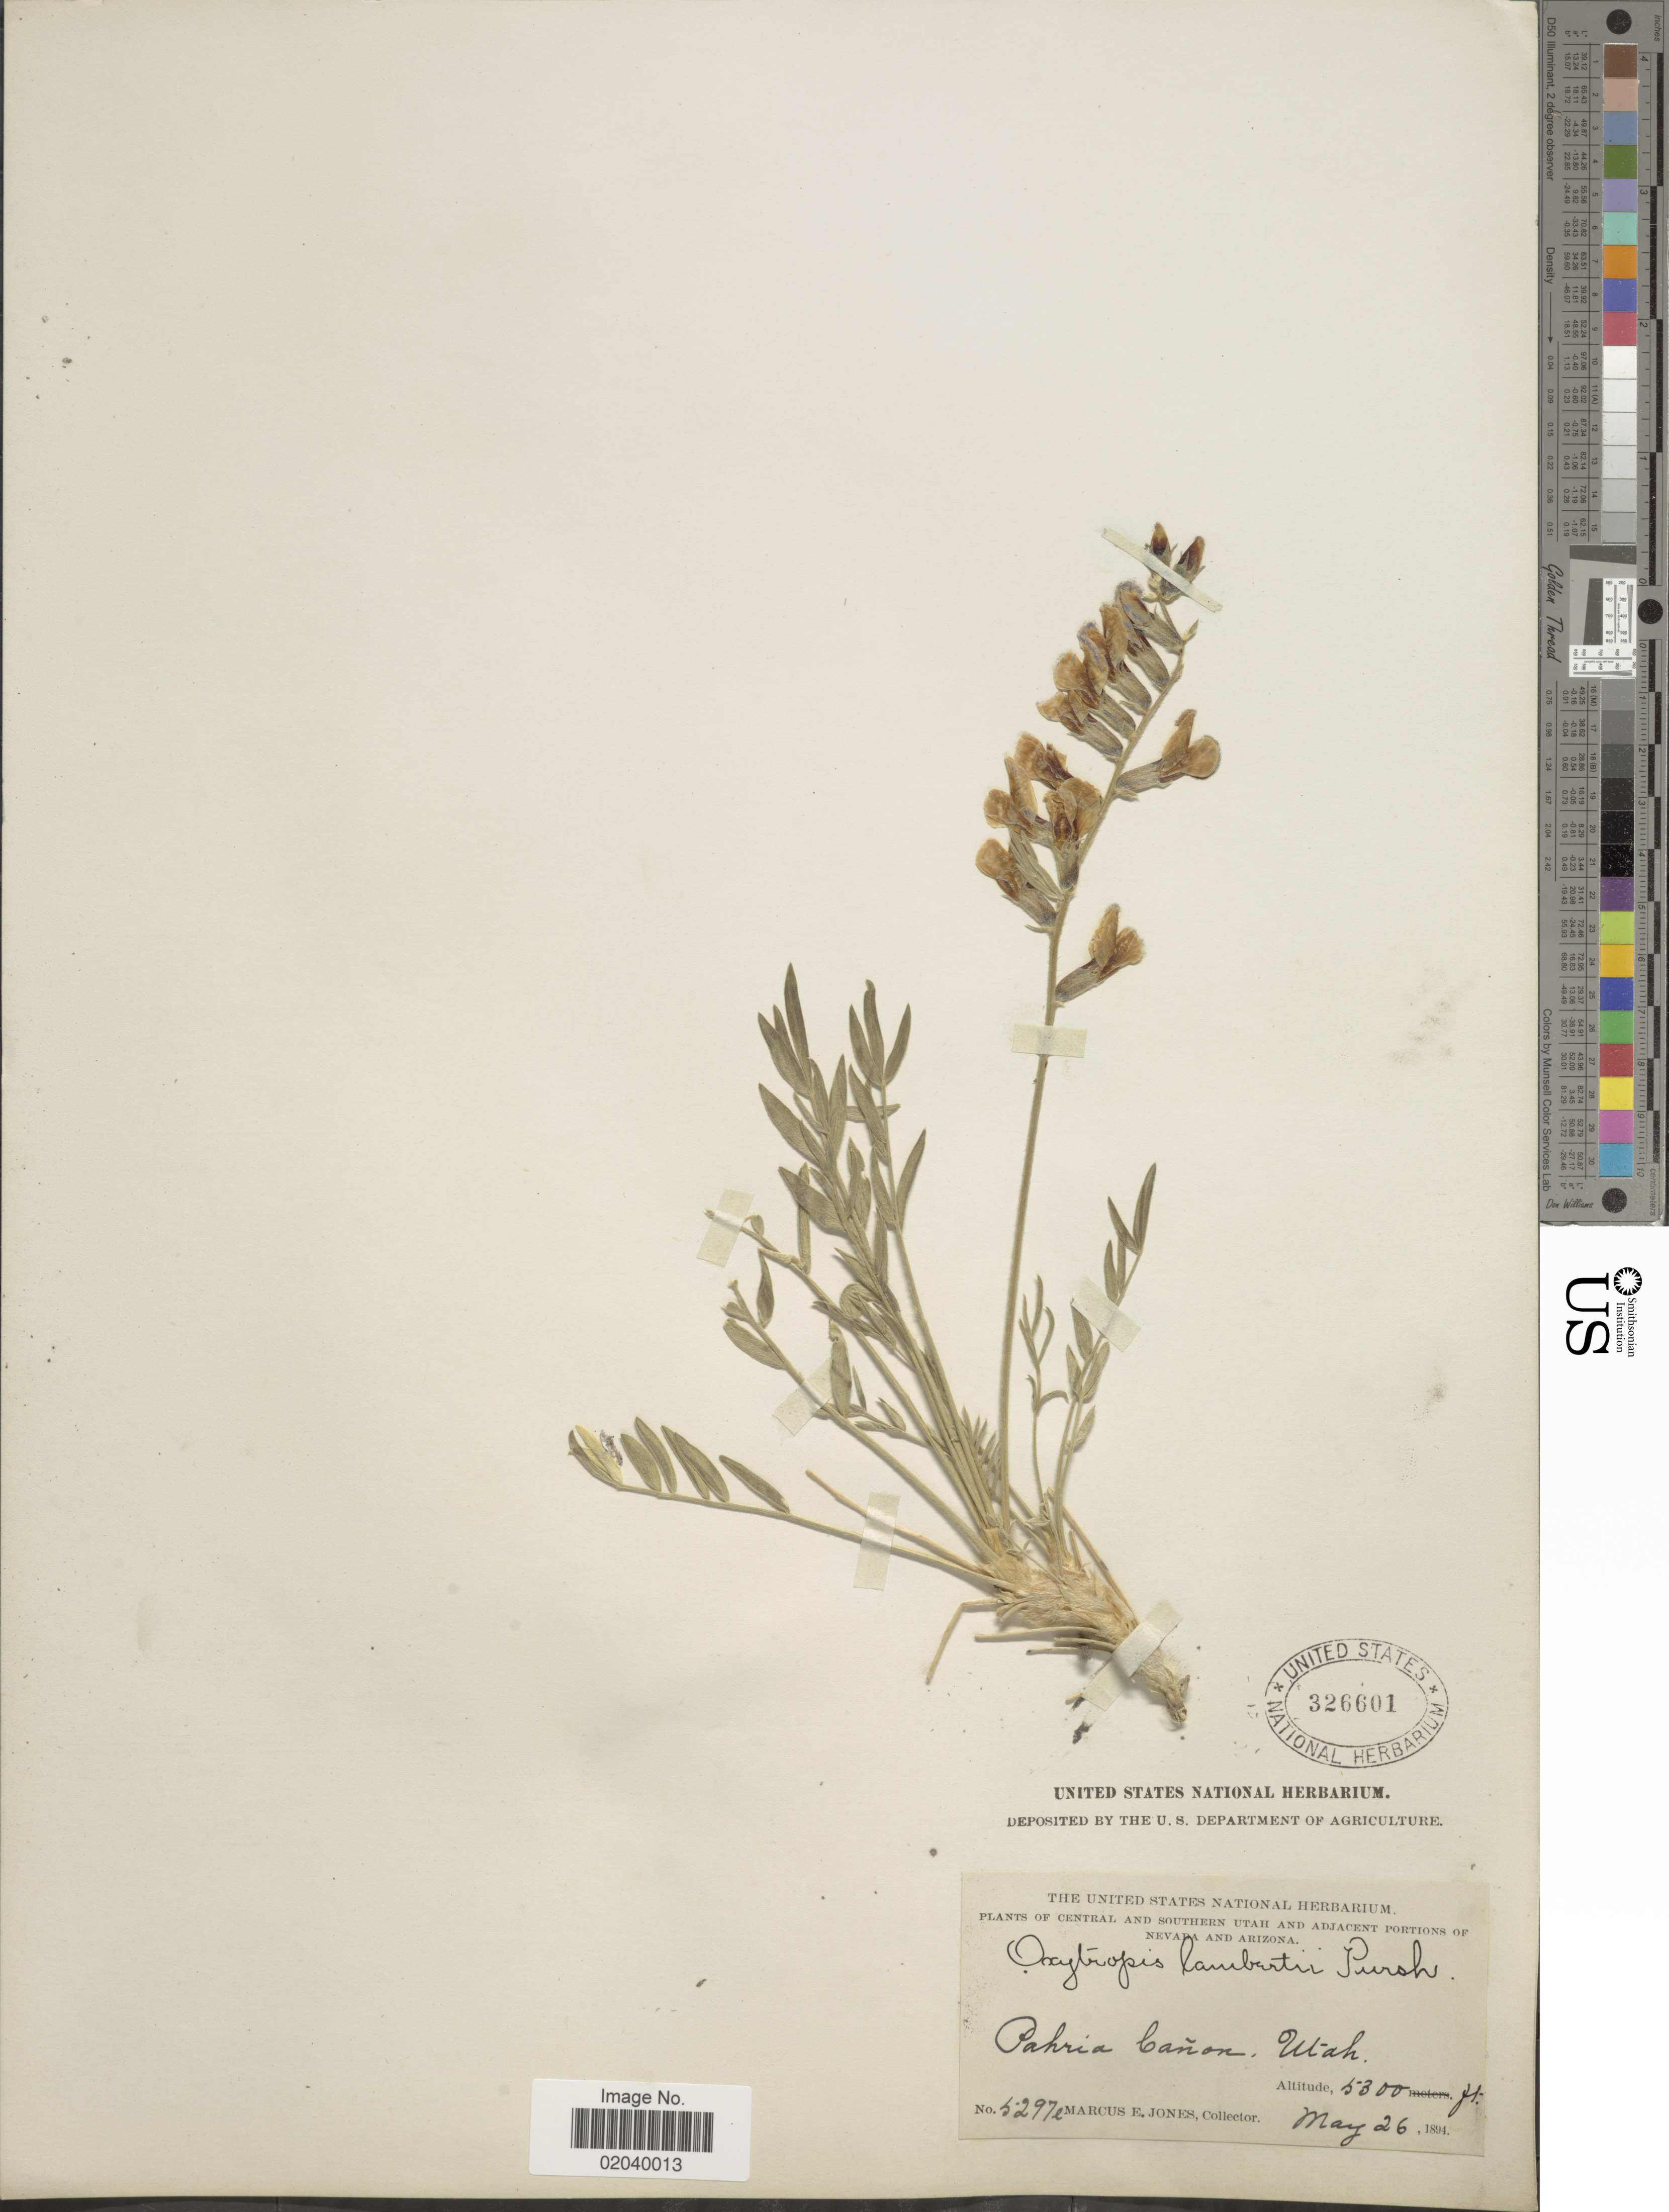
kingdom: Plantae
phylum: Tracheophyta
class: Magnoliopsida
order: Fabales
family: Fabaceae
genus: Oxytropis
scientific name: Oxytropis lambertii var. bigelovii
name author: A. Gray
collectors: M. E. Jones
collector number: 5297e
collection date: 1894-05-26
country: United States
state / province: Utah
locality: Pahria Canon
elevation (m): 1615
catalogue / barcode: US 326601